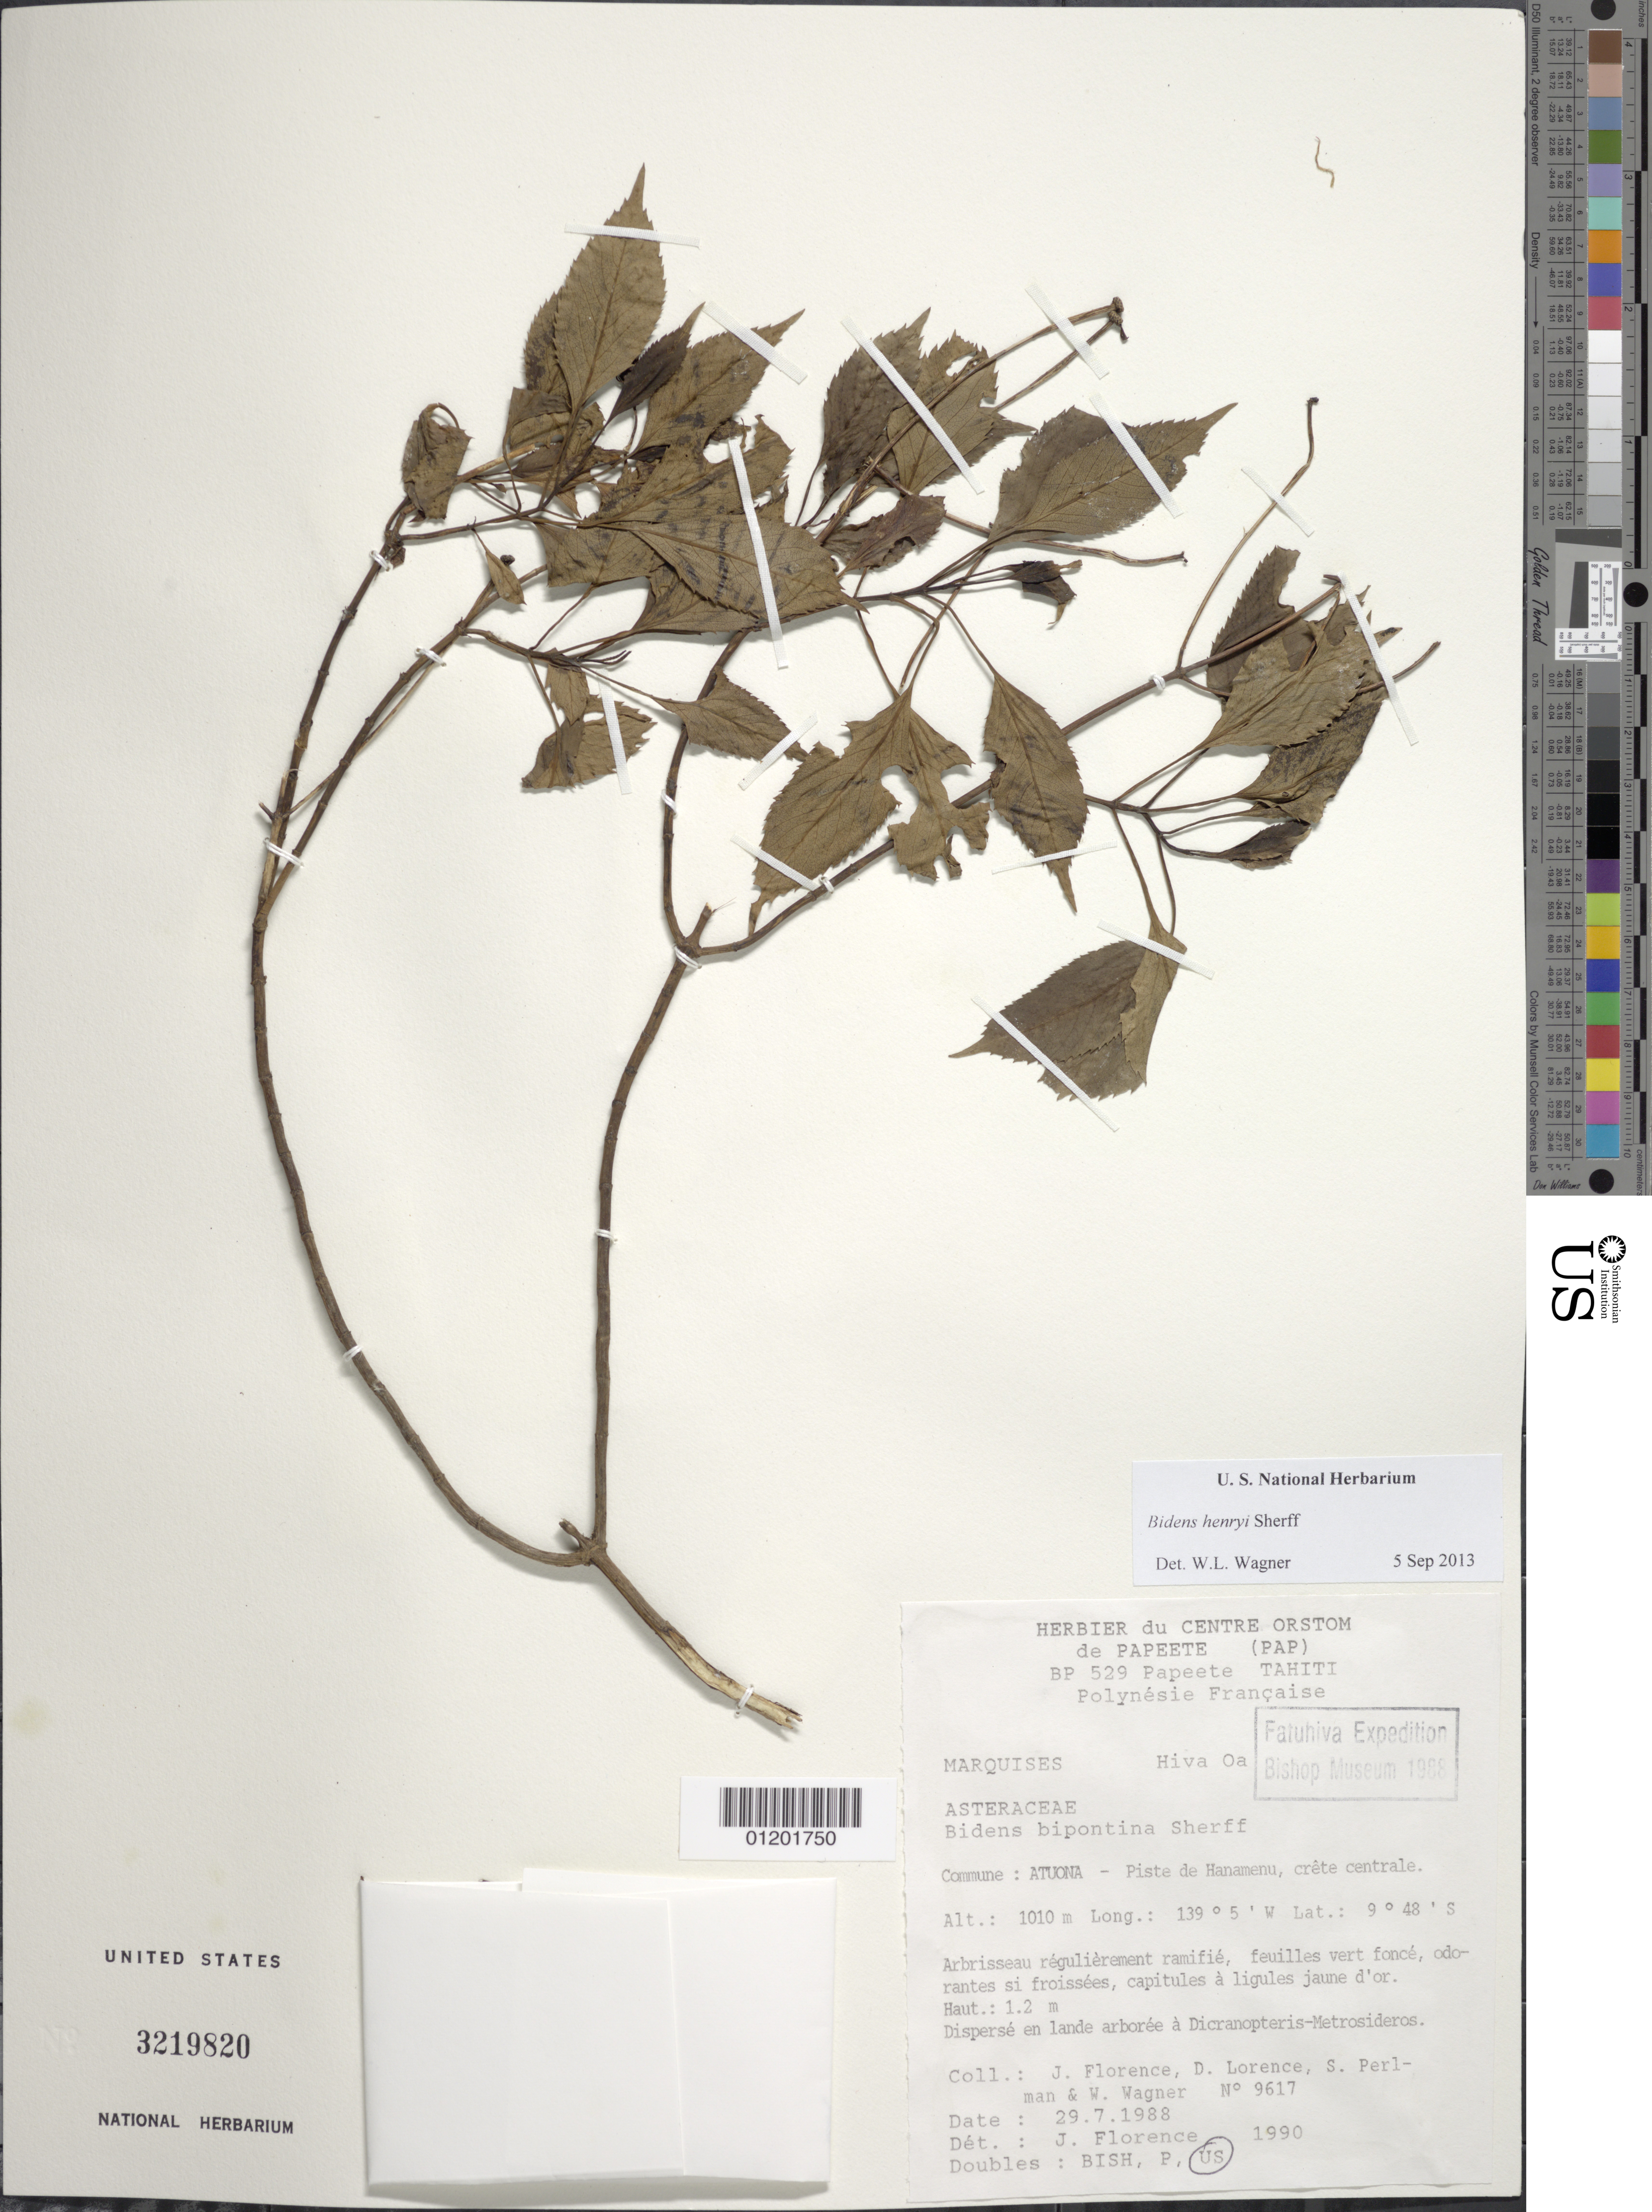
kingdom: Plantae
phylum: Tracheophyta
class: Magnoliopsida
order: Asterales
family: Asteraceae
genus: Bidens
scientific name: Bidens henryi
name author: Sherff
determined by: Wagner, W. L., (BOT), Smithsonian Institution - National Museum of Natural History (UNITED STATES)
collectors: J. Florence, D. Lorence, S. P. Perlman & W. L. Wagner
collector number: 9617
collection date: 1988-07-29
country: French Polynesia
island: Hiva Oa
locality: Atuona, piste de Hanamenu, crête centrale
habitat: Dispersé en lande arborée à Dicranopteris, Metrosideros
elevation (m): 1010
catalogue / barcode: US 3219820